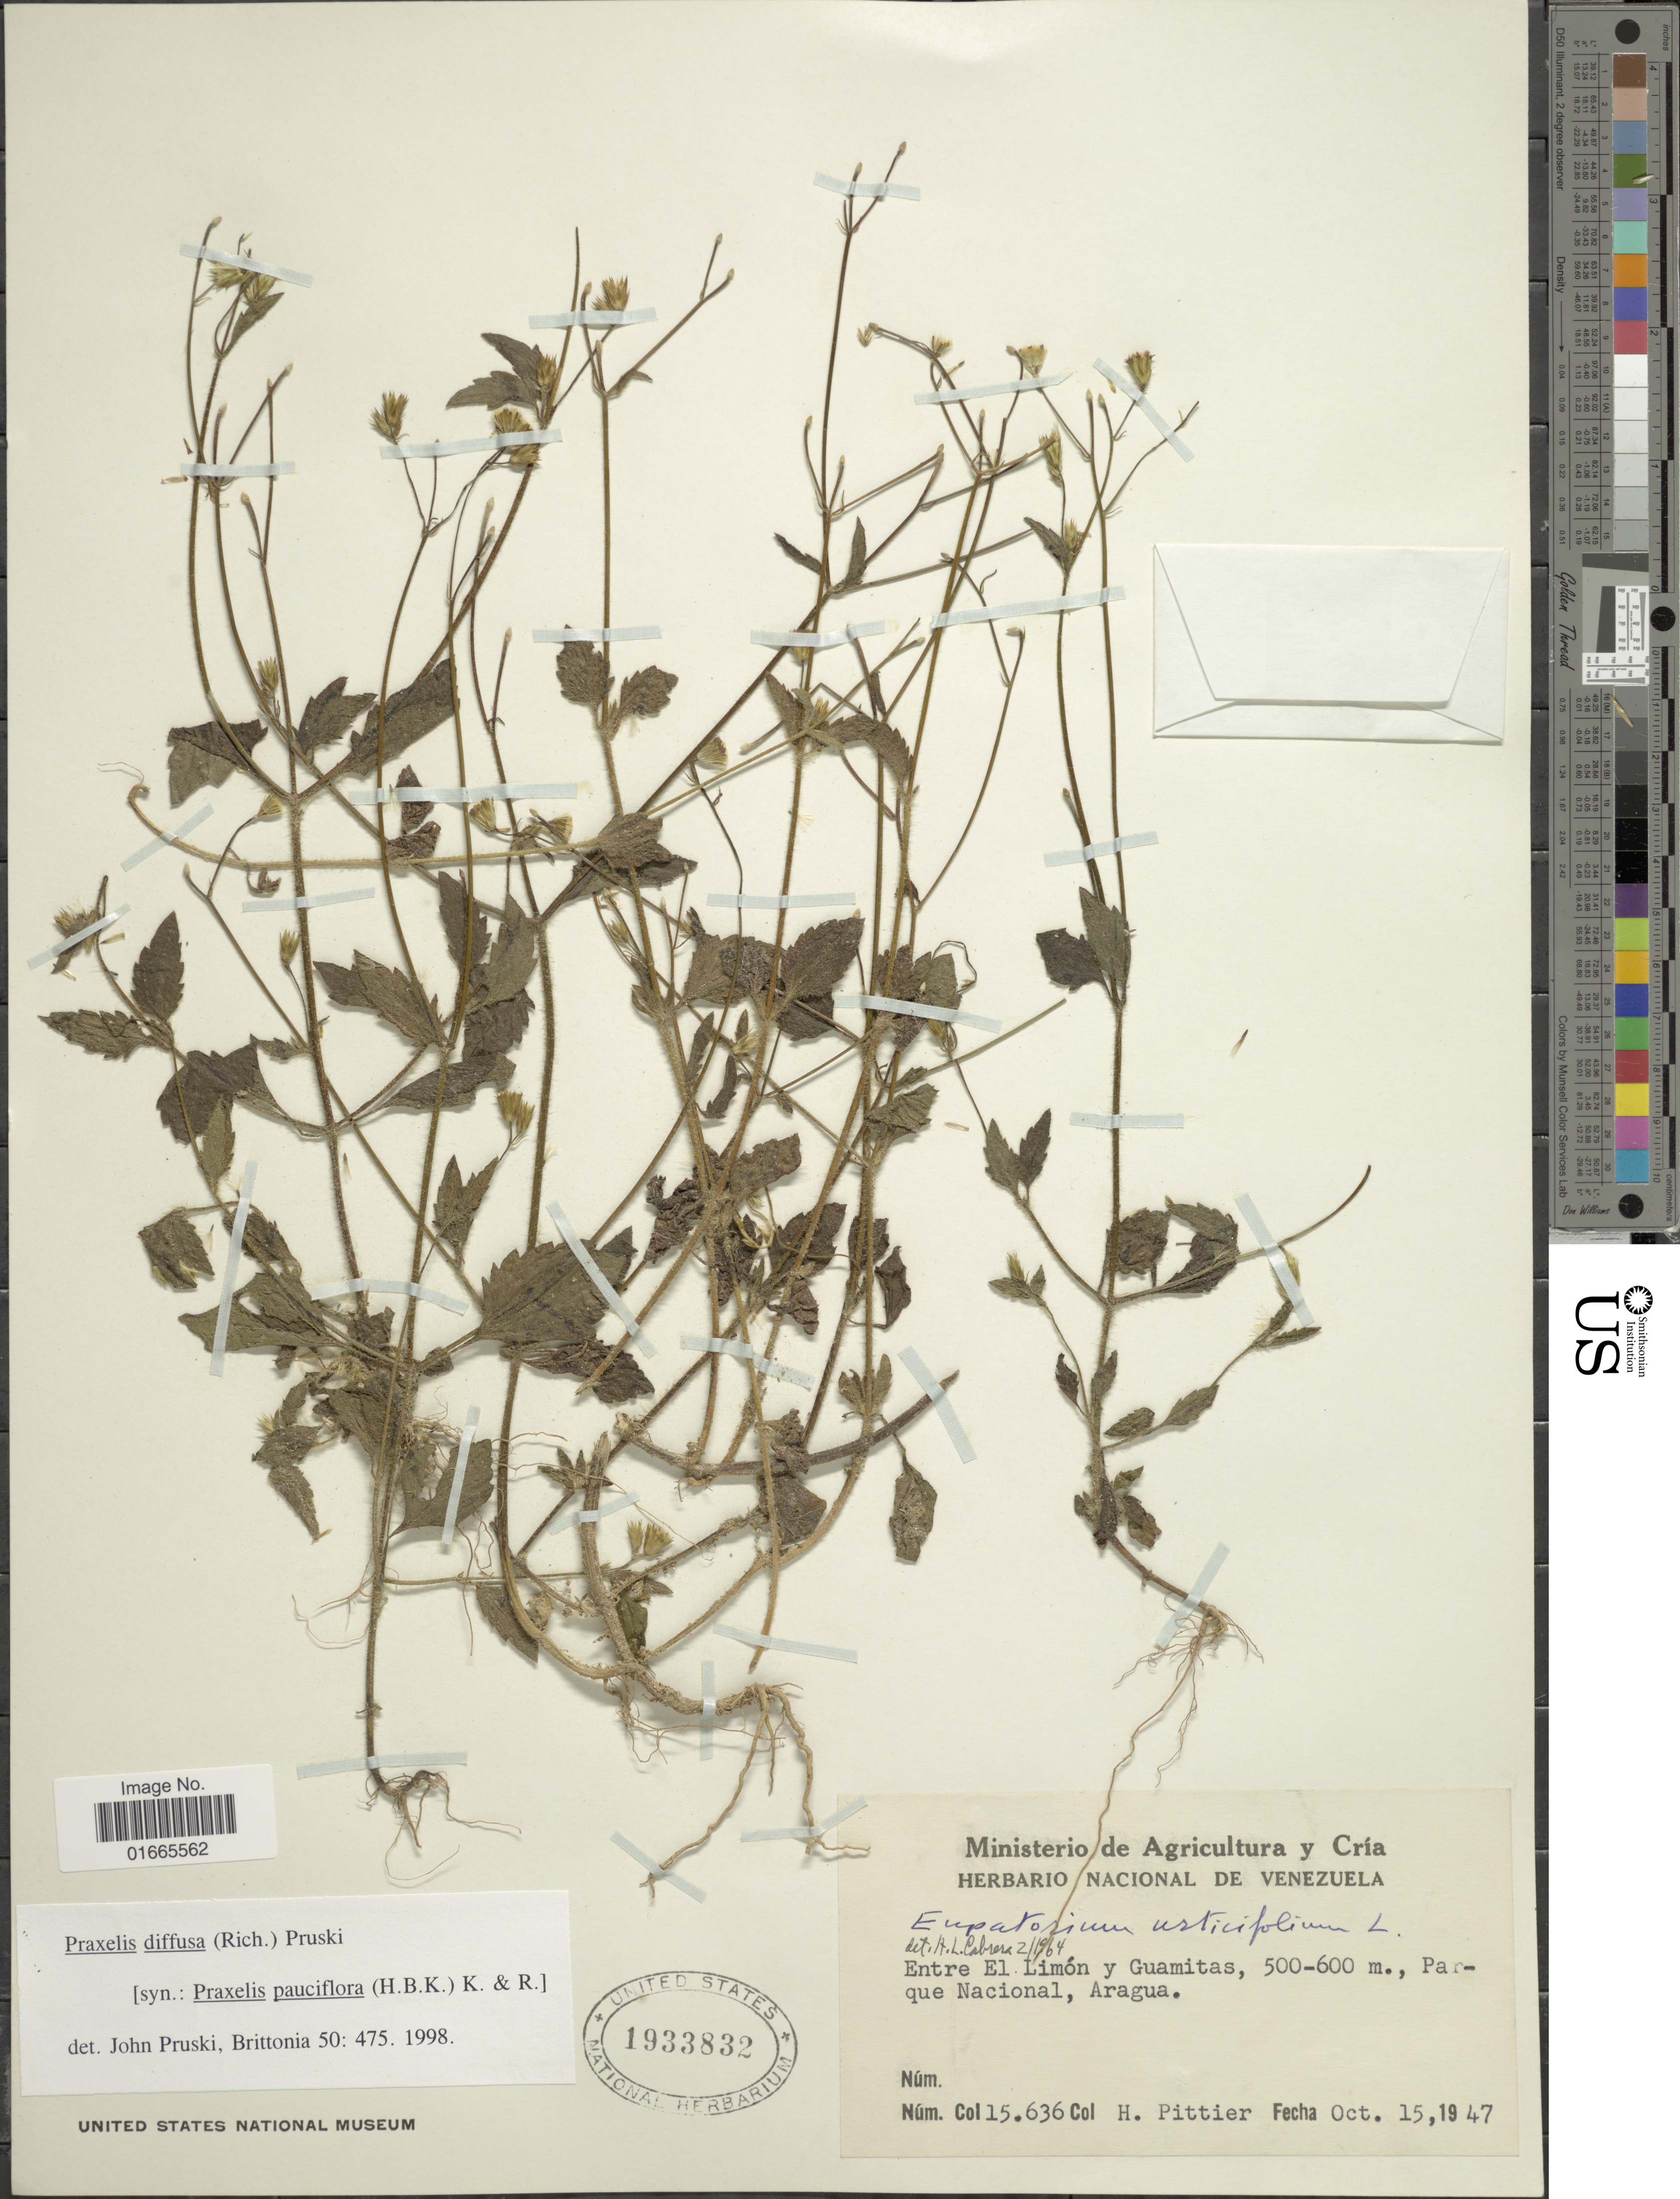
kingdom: Plantae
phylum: Tracheophyta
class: Magnoliopsida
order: Asterales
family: Asteraceae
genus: Praxelis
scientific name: Praxelis diffusa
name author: (Rich.) Pruski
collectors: H. F. Pittier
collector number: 15636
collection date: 1947-10-15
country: Venezuela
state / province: Aragua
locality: Entre El Limon y Guamitas, Pareque Nacional.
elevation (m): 500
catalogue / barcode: US 1933832